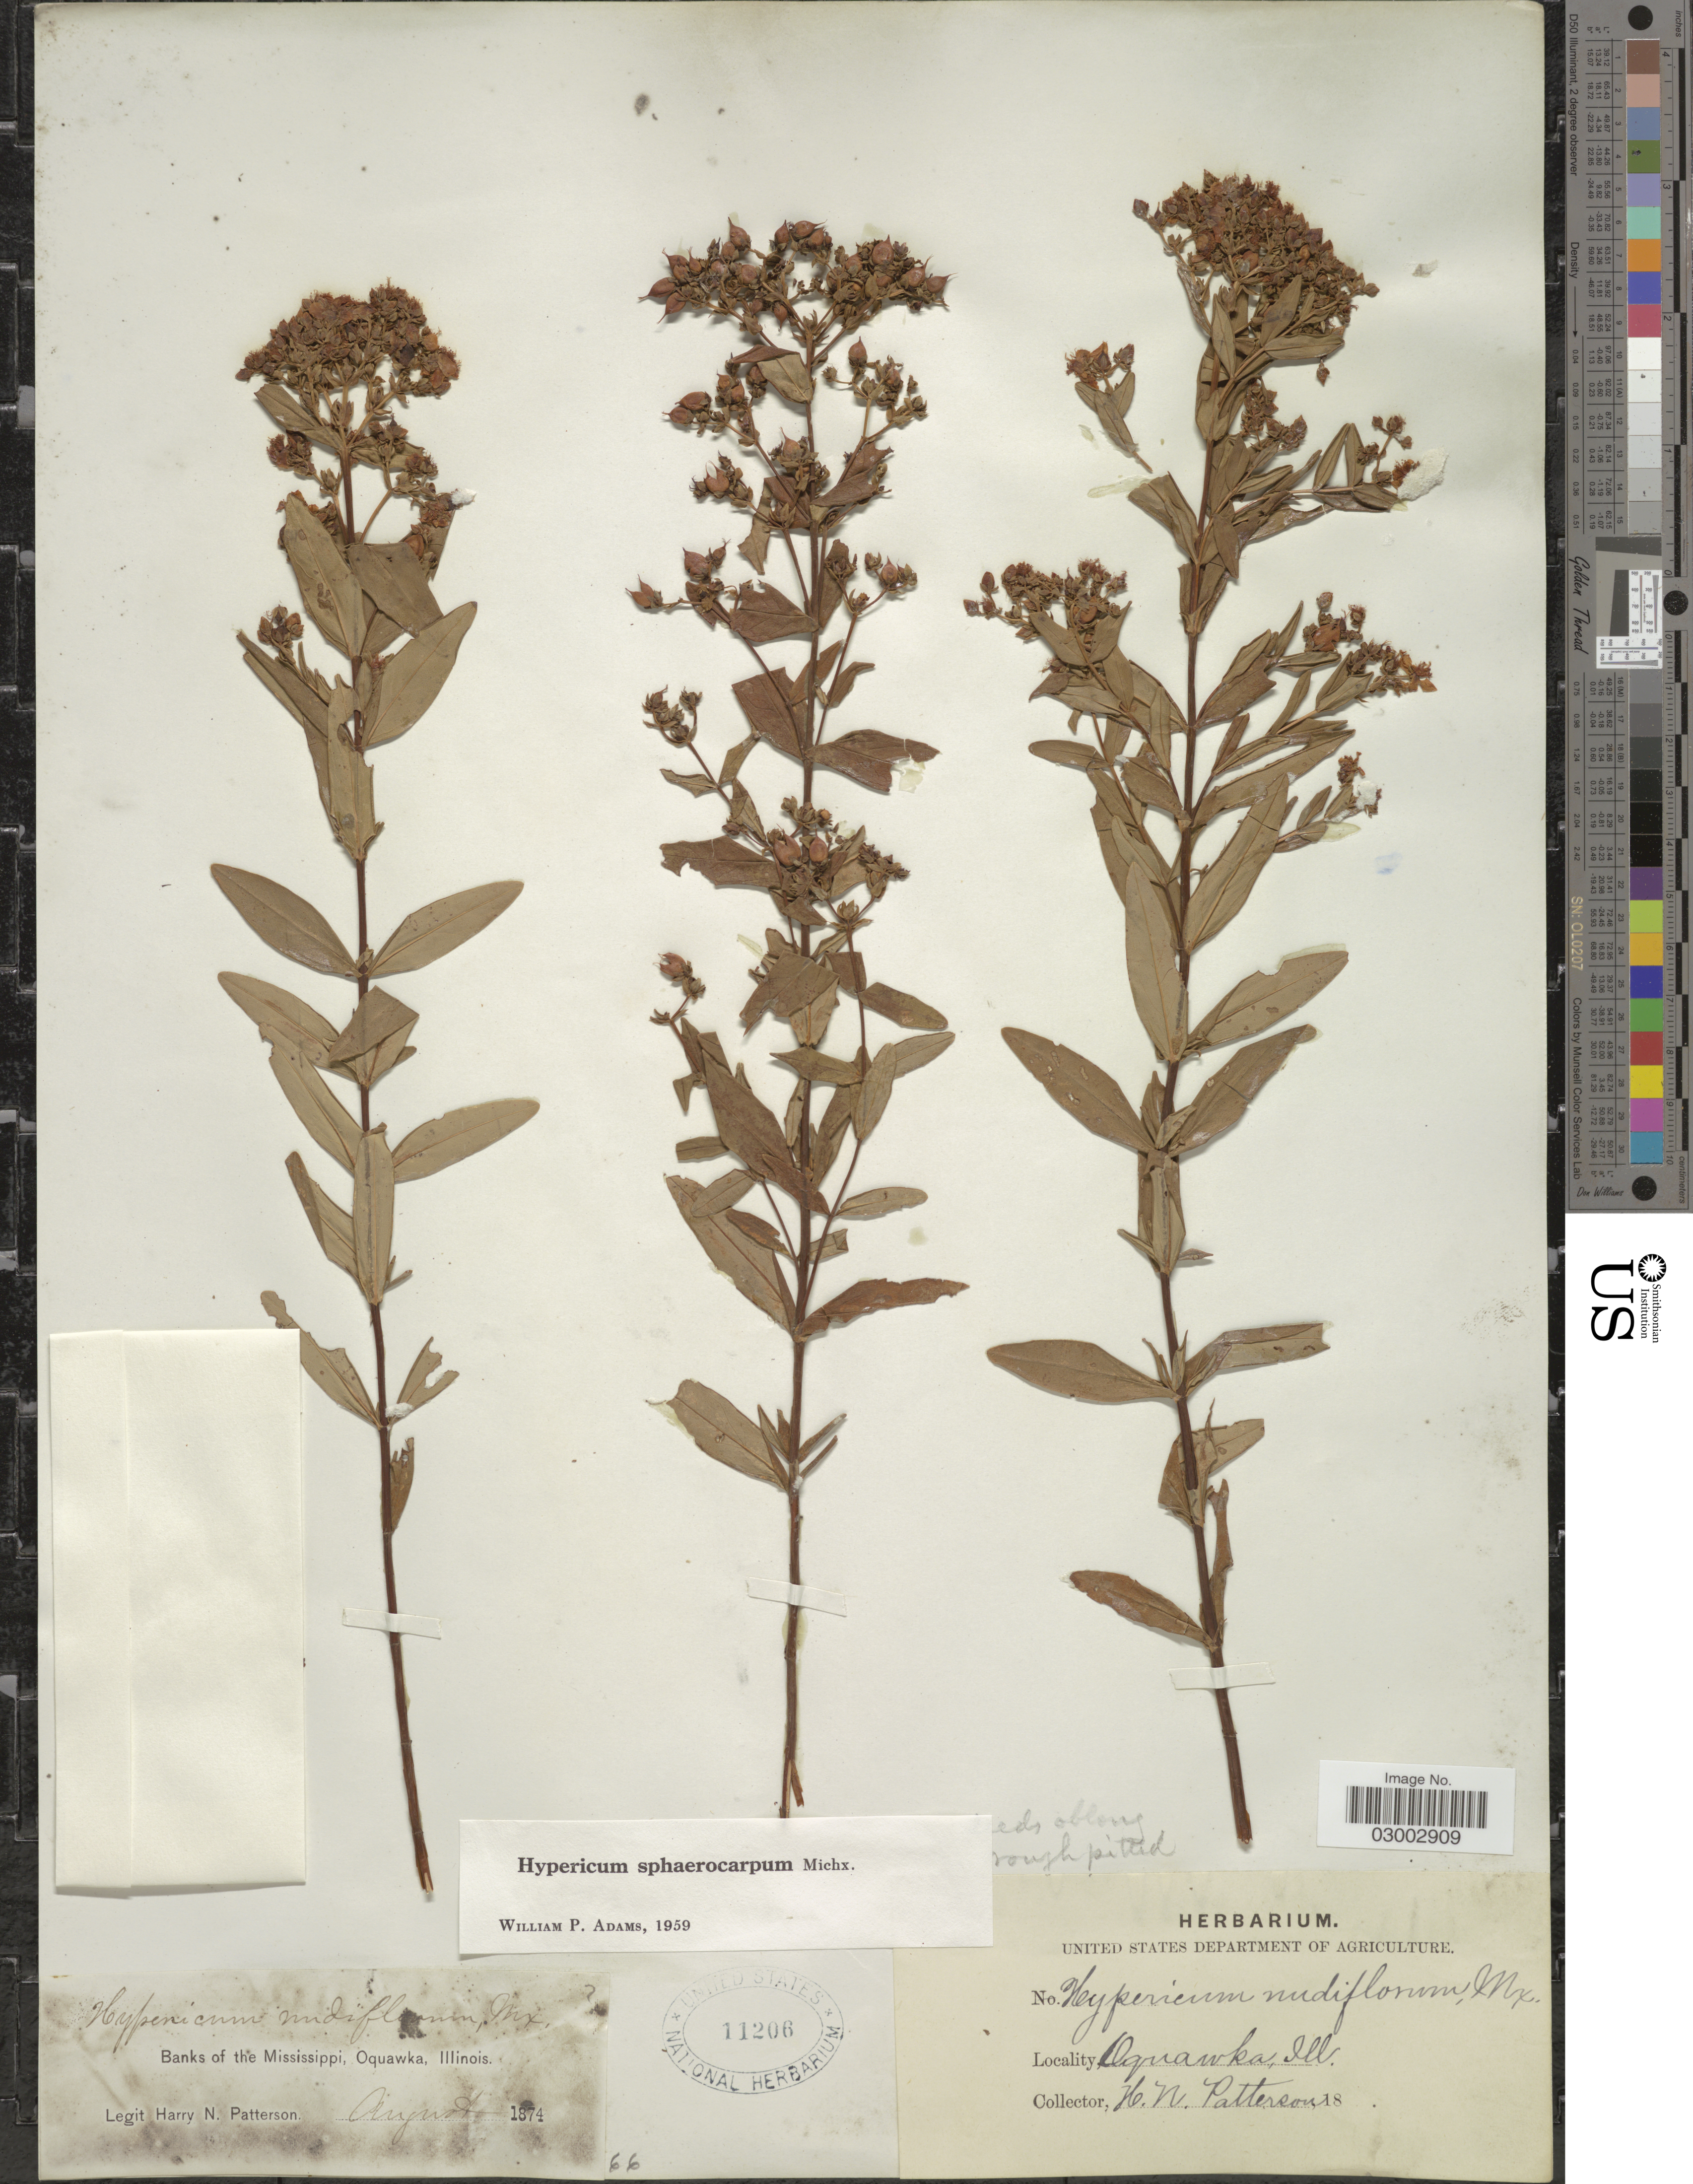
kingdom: Plantae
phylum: Tracheophyta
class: Magnoliopsida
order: Malpighiales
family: Hypericaceae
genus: Hypericum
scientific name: Hypericum sphaerocarpum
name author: Michx.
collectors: H. N. Patterson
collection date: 1874-08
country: United States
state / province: Illinois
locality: Banks of the Mississippi, Oquawka.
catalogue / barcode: US 11206